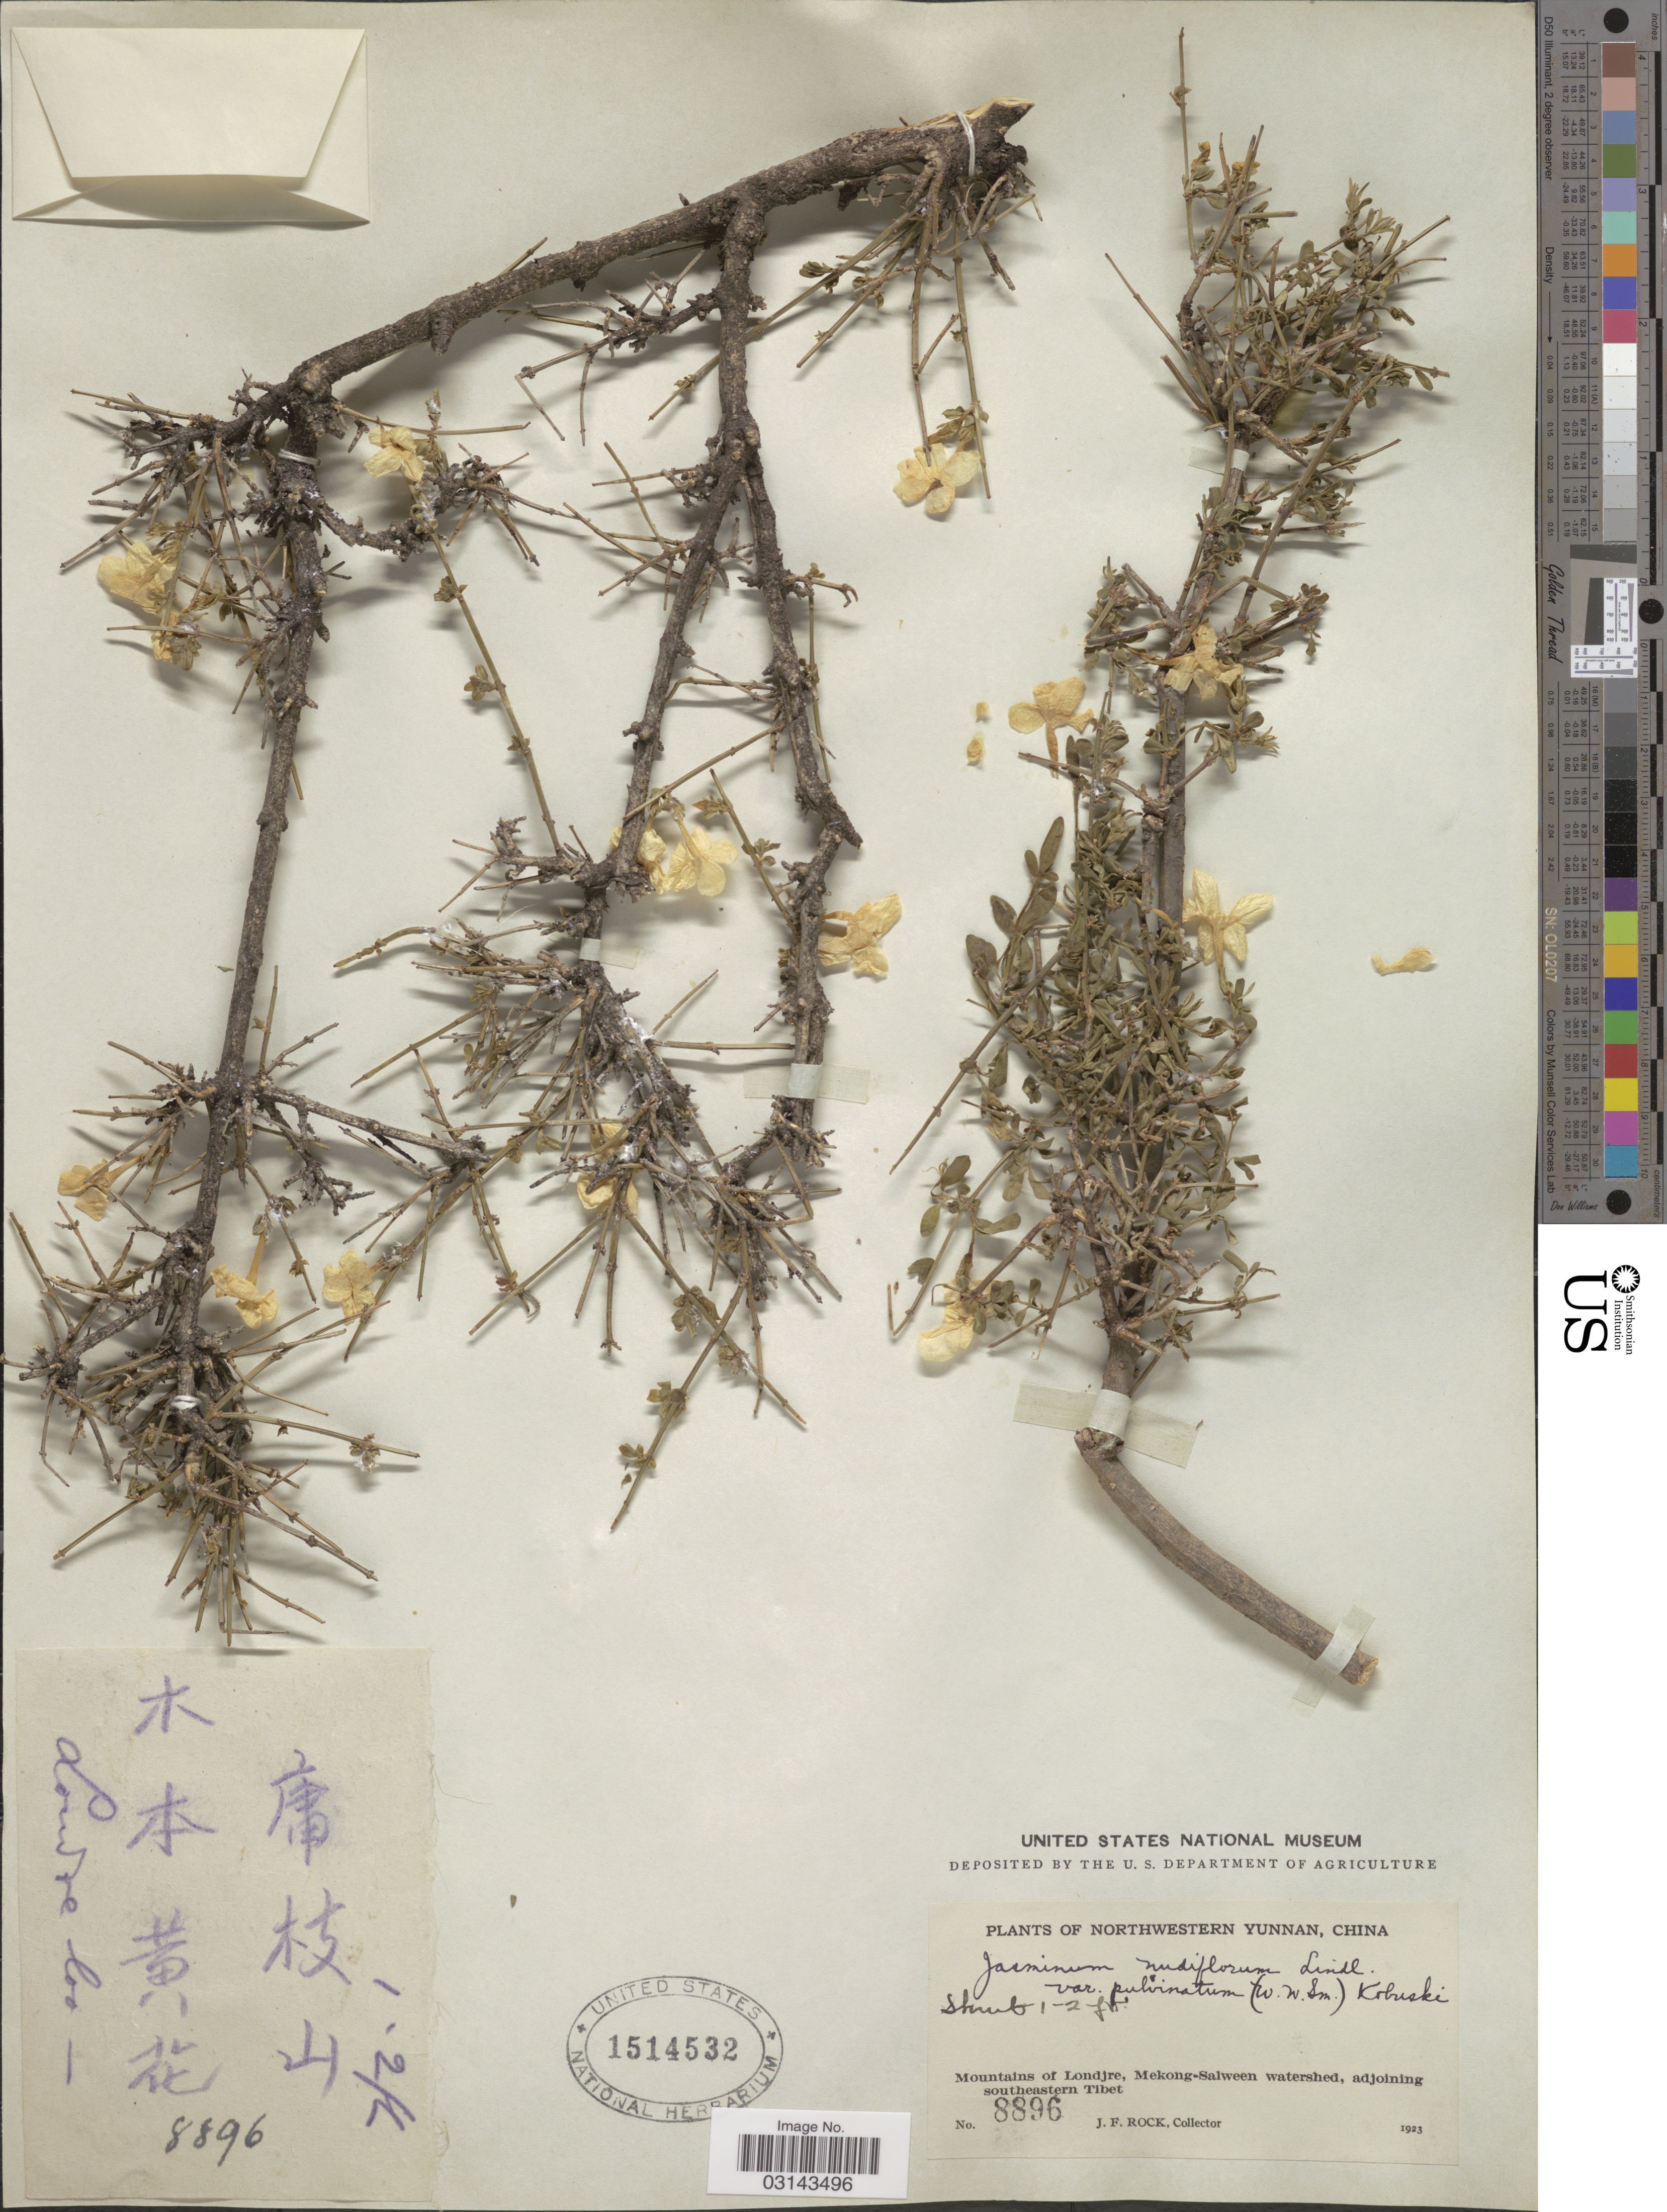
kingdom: Plantae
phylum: Tracheophyta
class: Magnoliopsida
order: Lamiales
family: Oleaceae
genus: Jasminum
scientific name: Jasminum nudiflorum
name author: Lindl.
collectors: J. Rock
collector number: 8896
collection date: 1923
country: China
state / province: Yunnan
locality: Northwestern Yunnan. Mountains of Londjre, Mekong-Salween watershed, adjoining southeastern Tibet.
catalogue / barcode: US 1514532